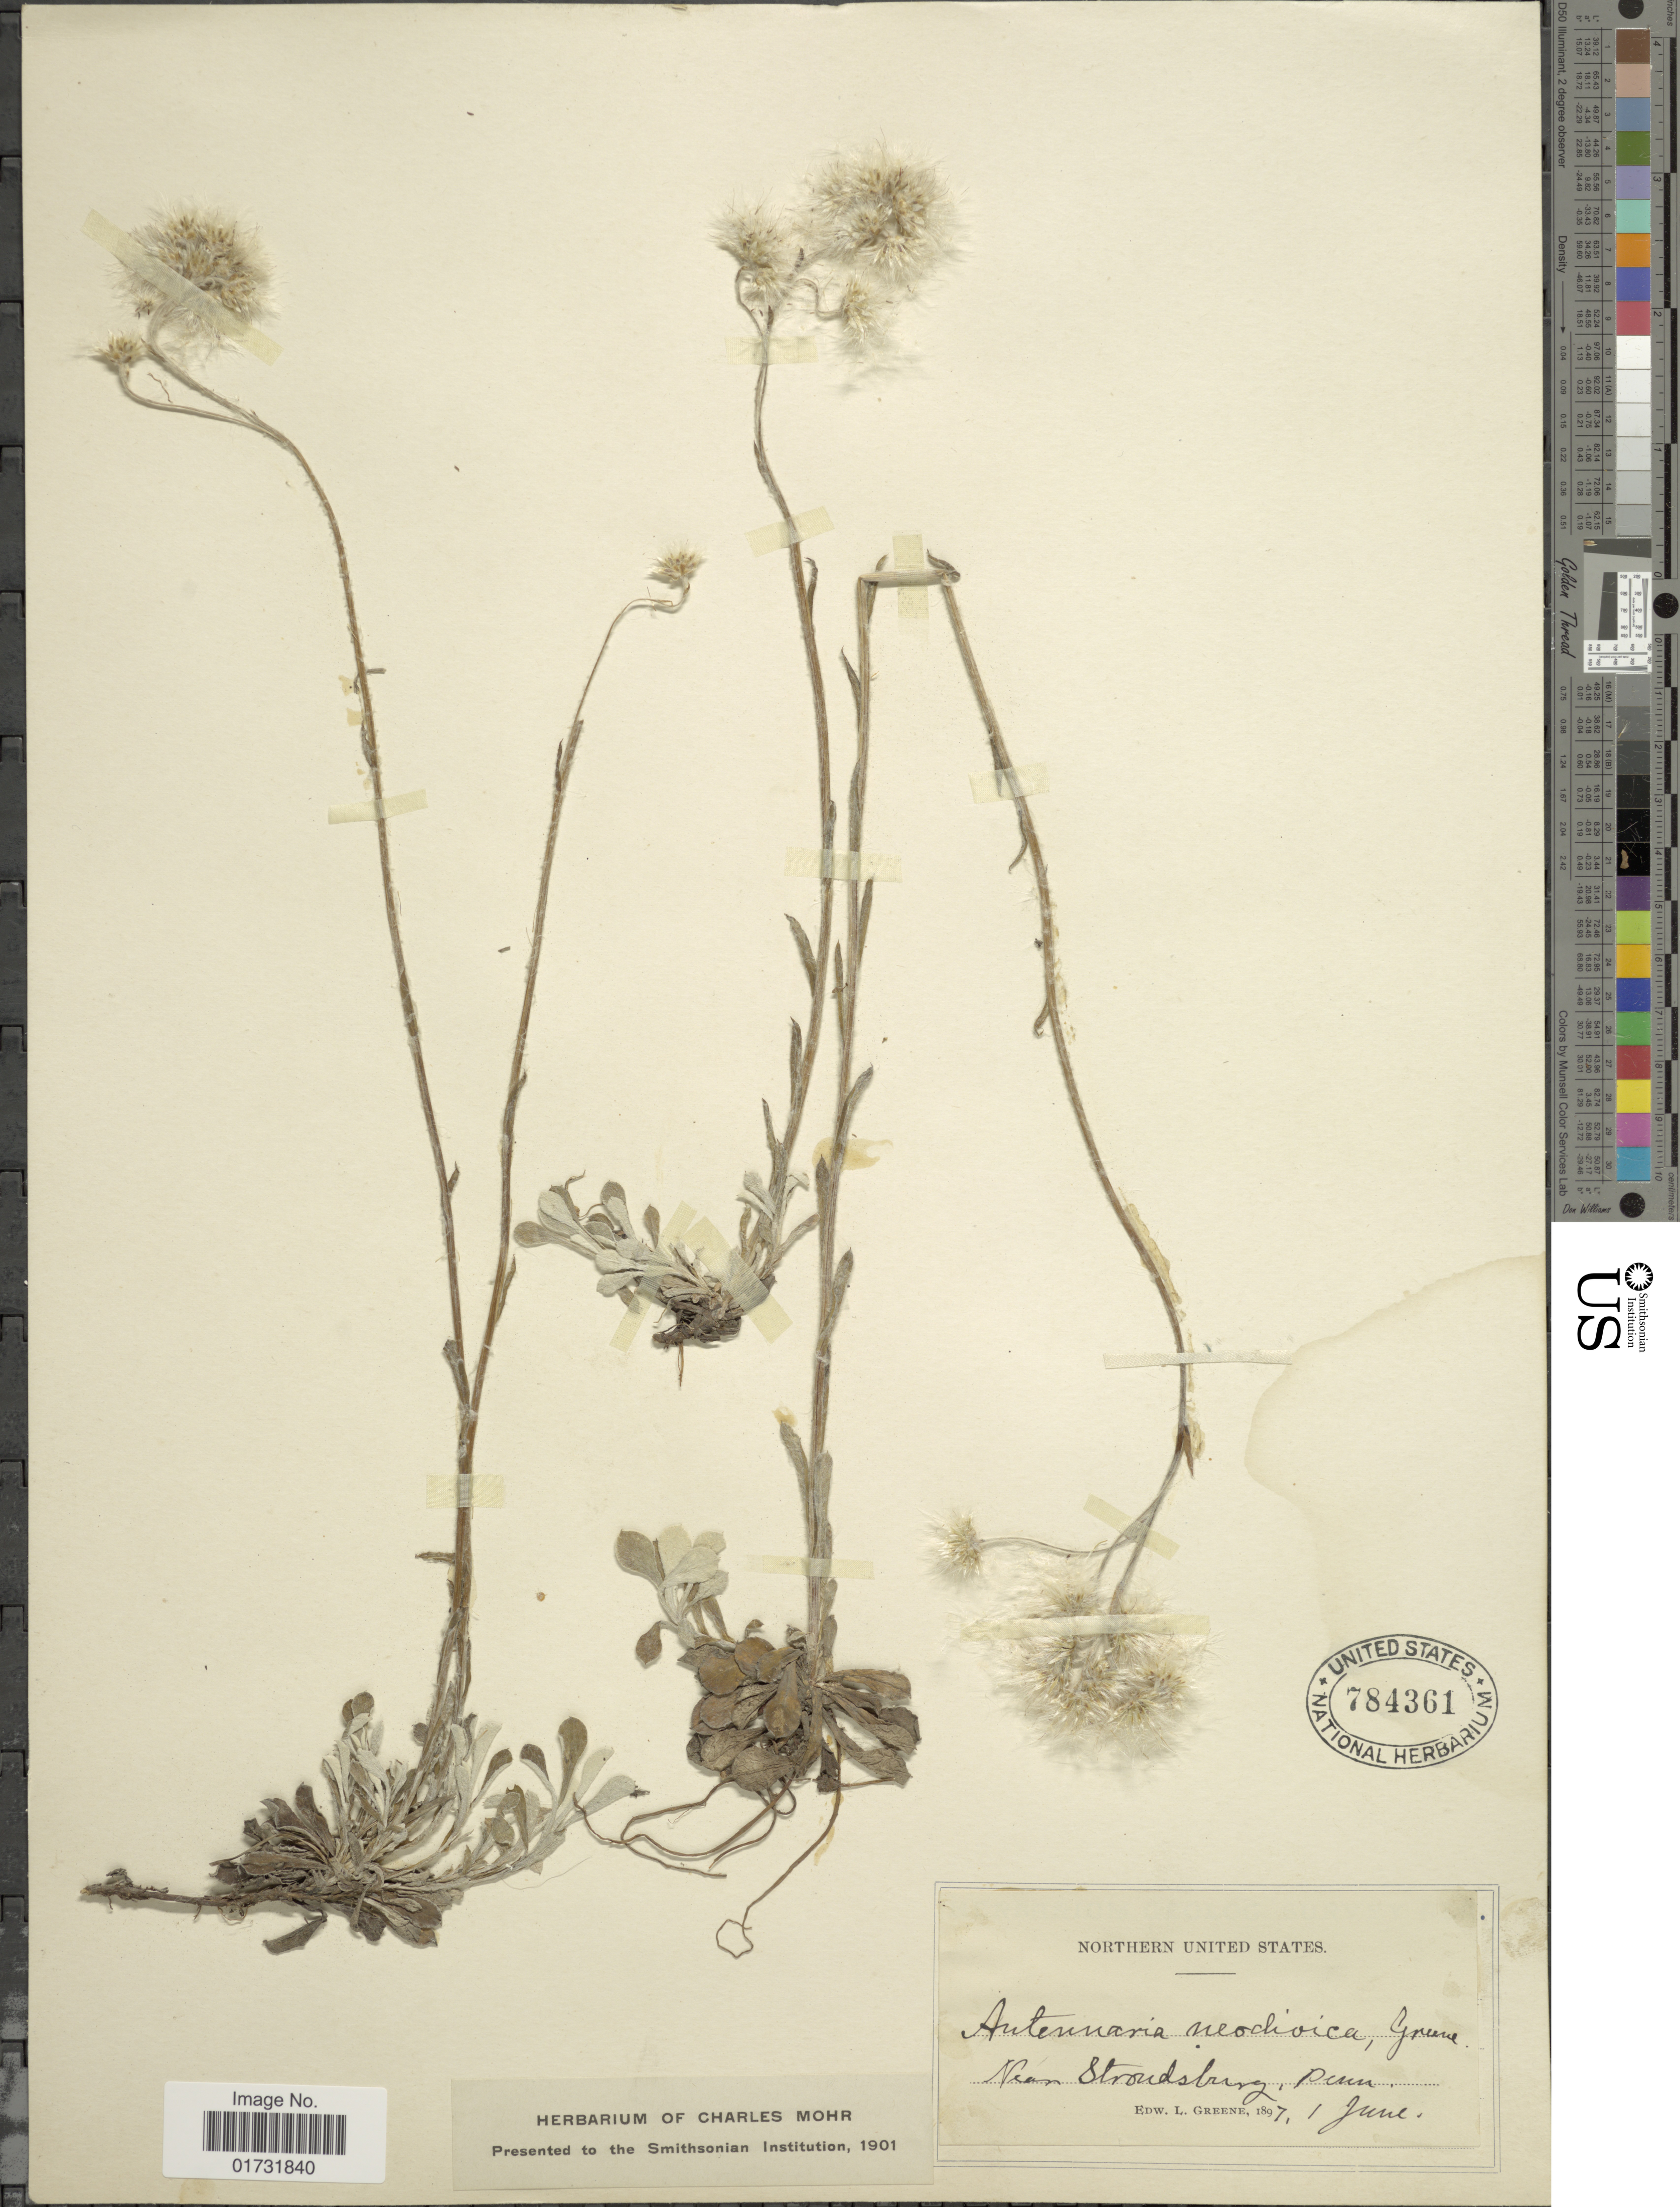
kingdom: Plantae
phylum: Tracheophyta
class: Magnoliopsida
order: Asterales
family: Asteraceae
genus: Antennaria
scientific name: Antennaria neodioica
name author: Greene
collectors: E. L. Greene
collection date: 1897-06-01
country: United States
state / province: Pennsylvania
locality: Near Stroudsburg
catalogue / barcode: US 784361